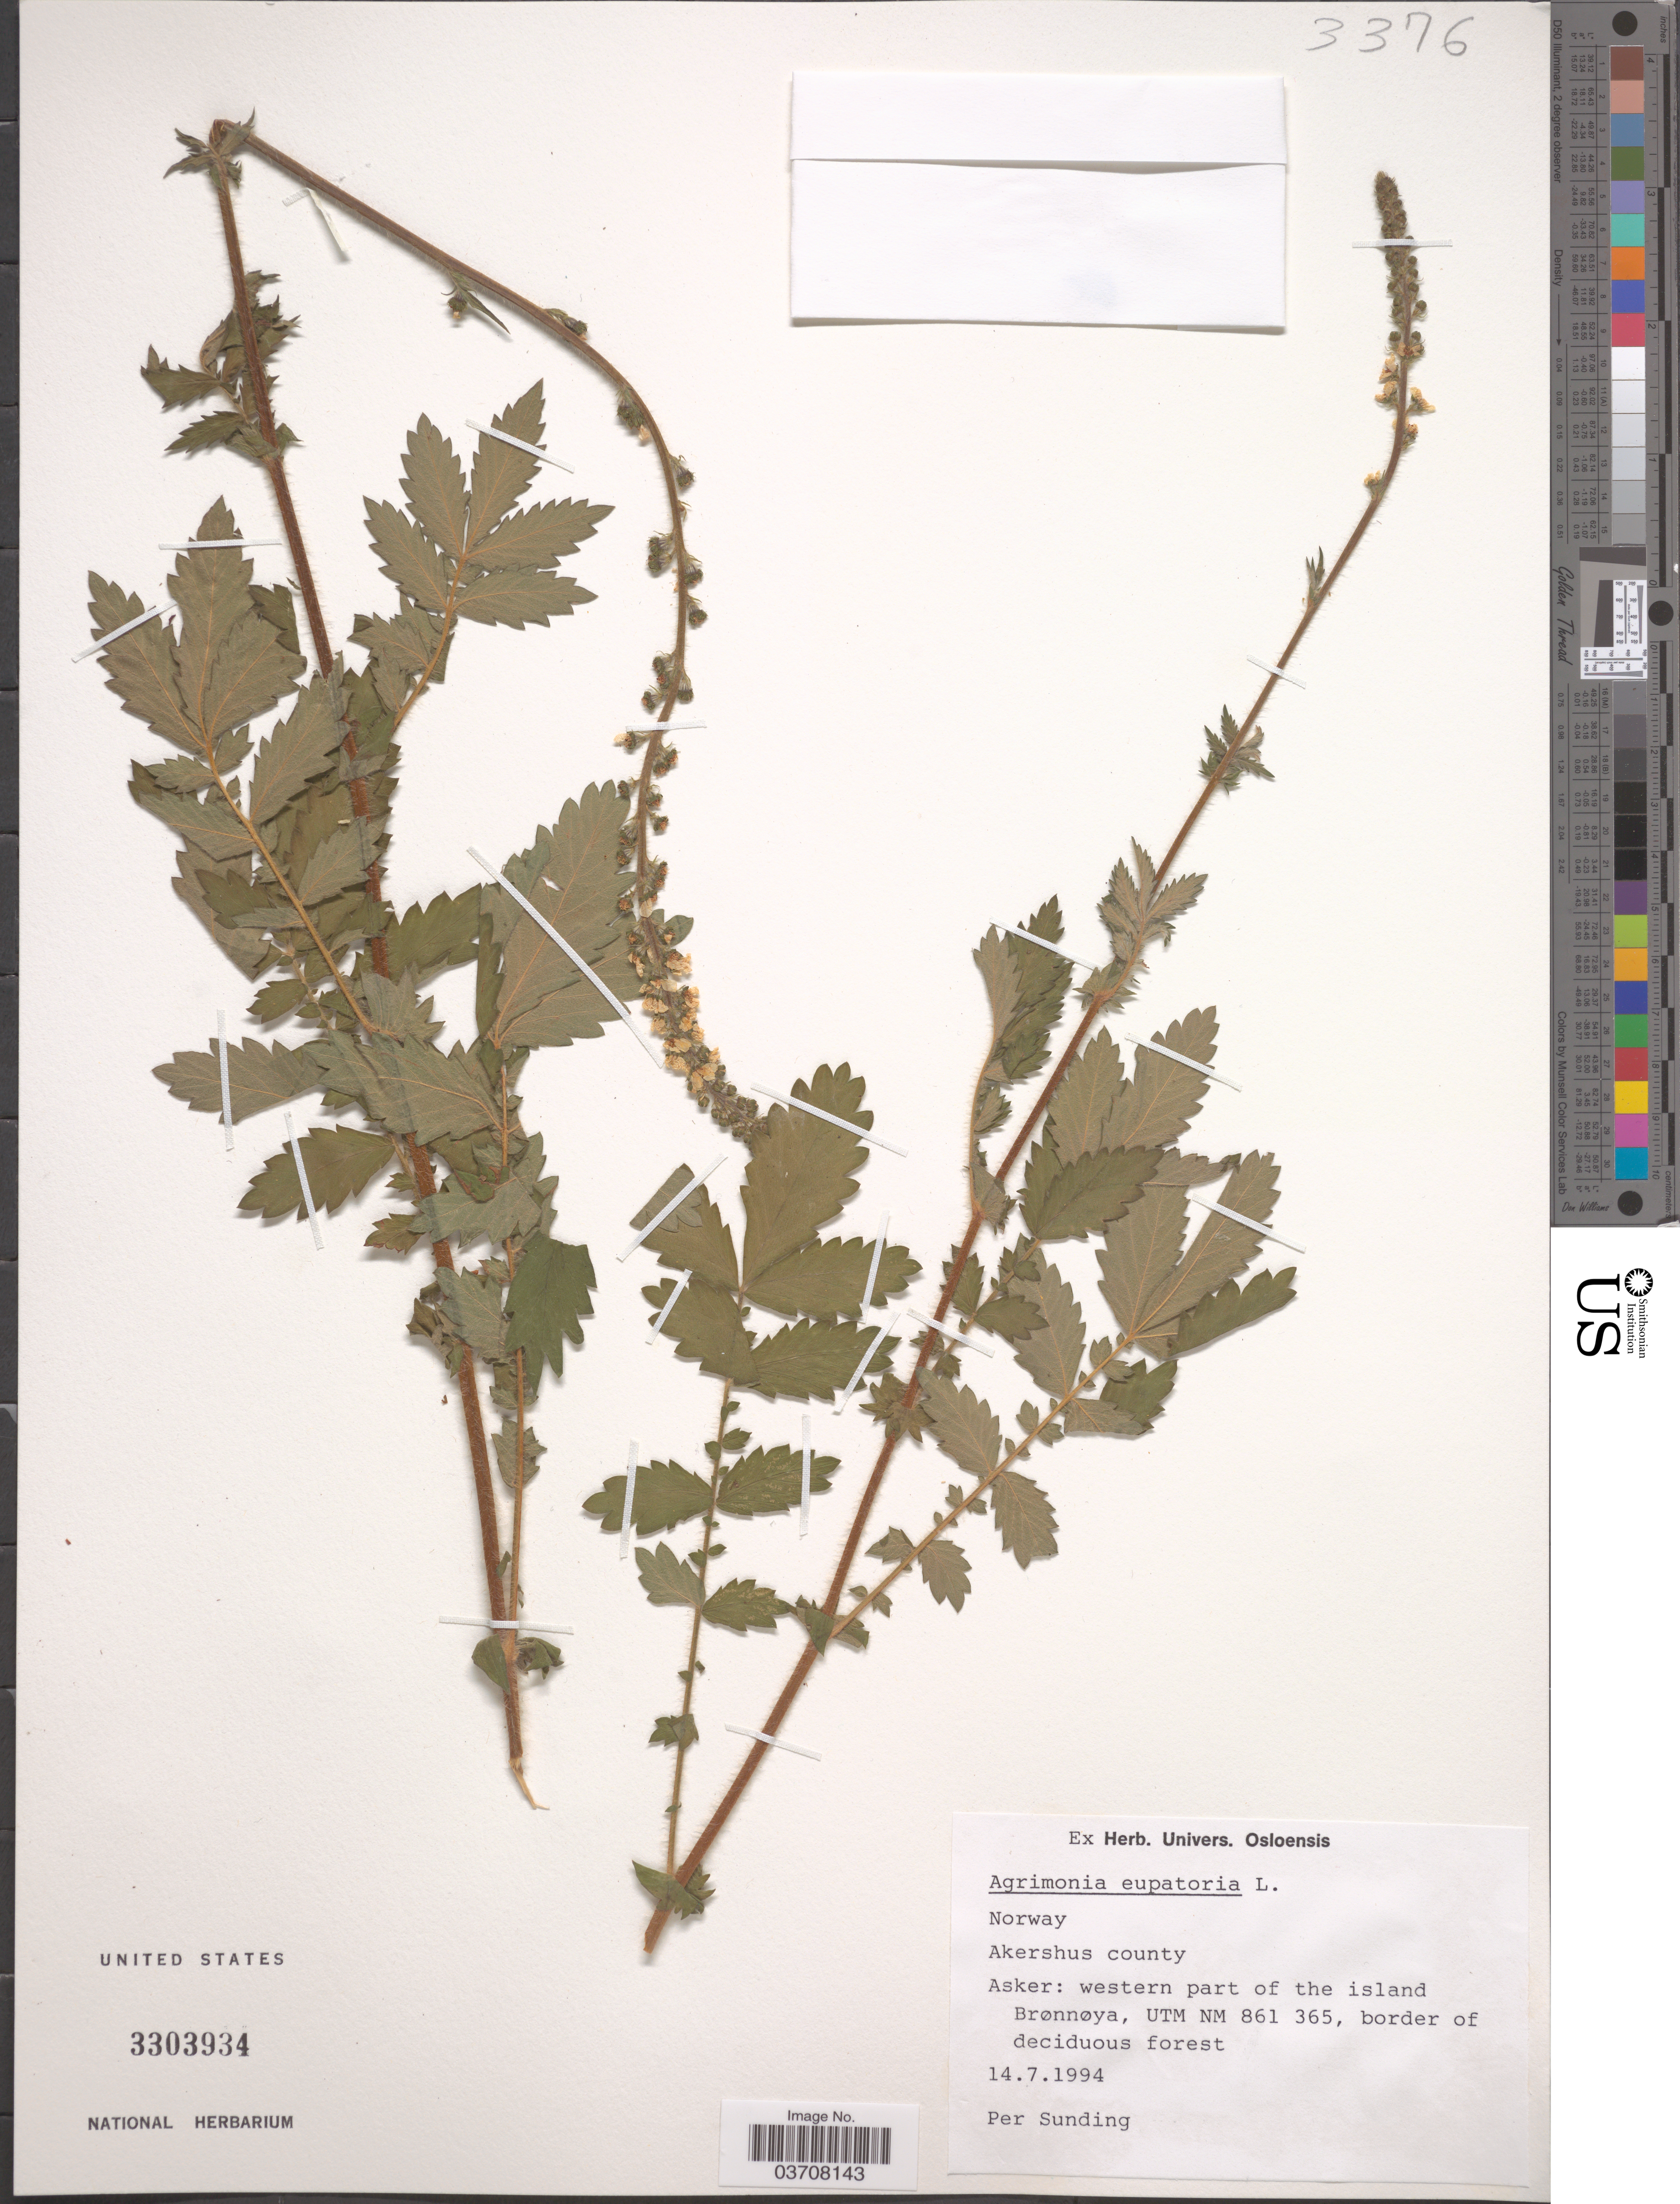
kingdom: Plantae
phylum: Tracheophyta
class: Magnoliopsida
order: Rosales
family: Rosaceae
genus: Agrimonia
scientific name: Agrimonia eupatoria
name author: L.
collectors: P. O. Sunding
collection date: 1994-07-14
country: Norway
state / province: Oslo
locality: Akershus county. Asker; western part of the island Brønnøya, UTM NM 861 365, border of deciduous forest.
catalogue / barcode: US 3303934